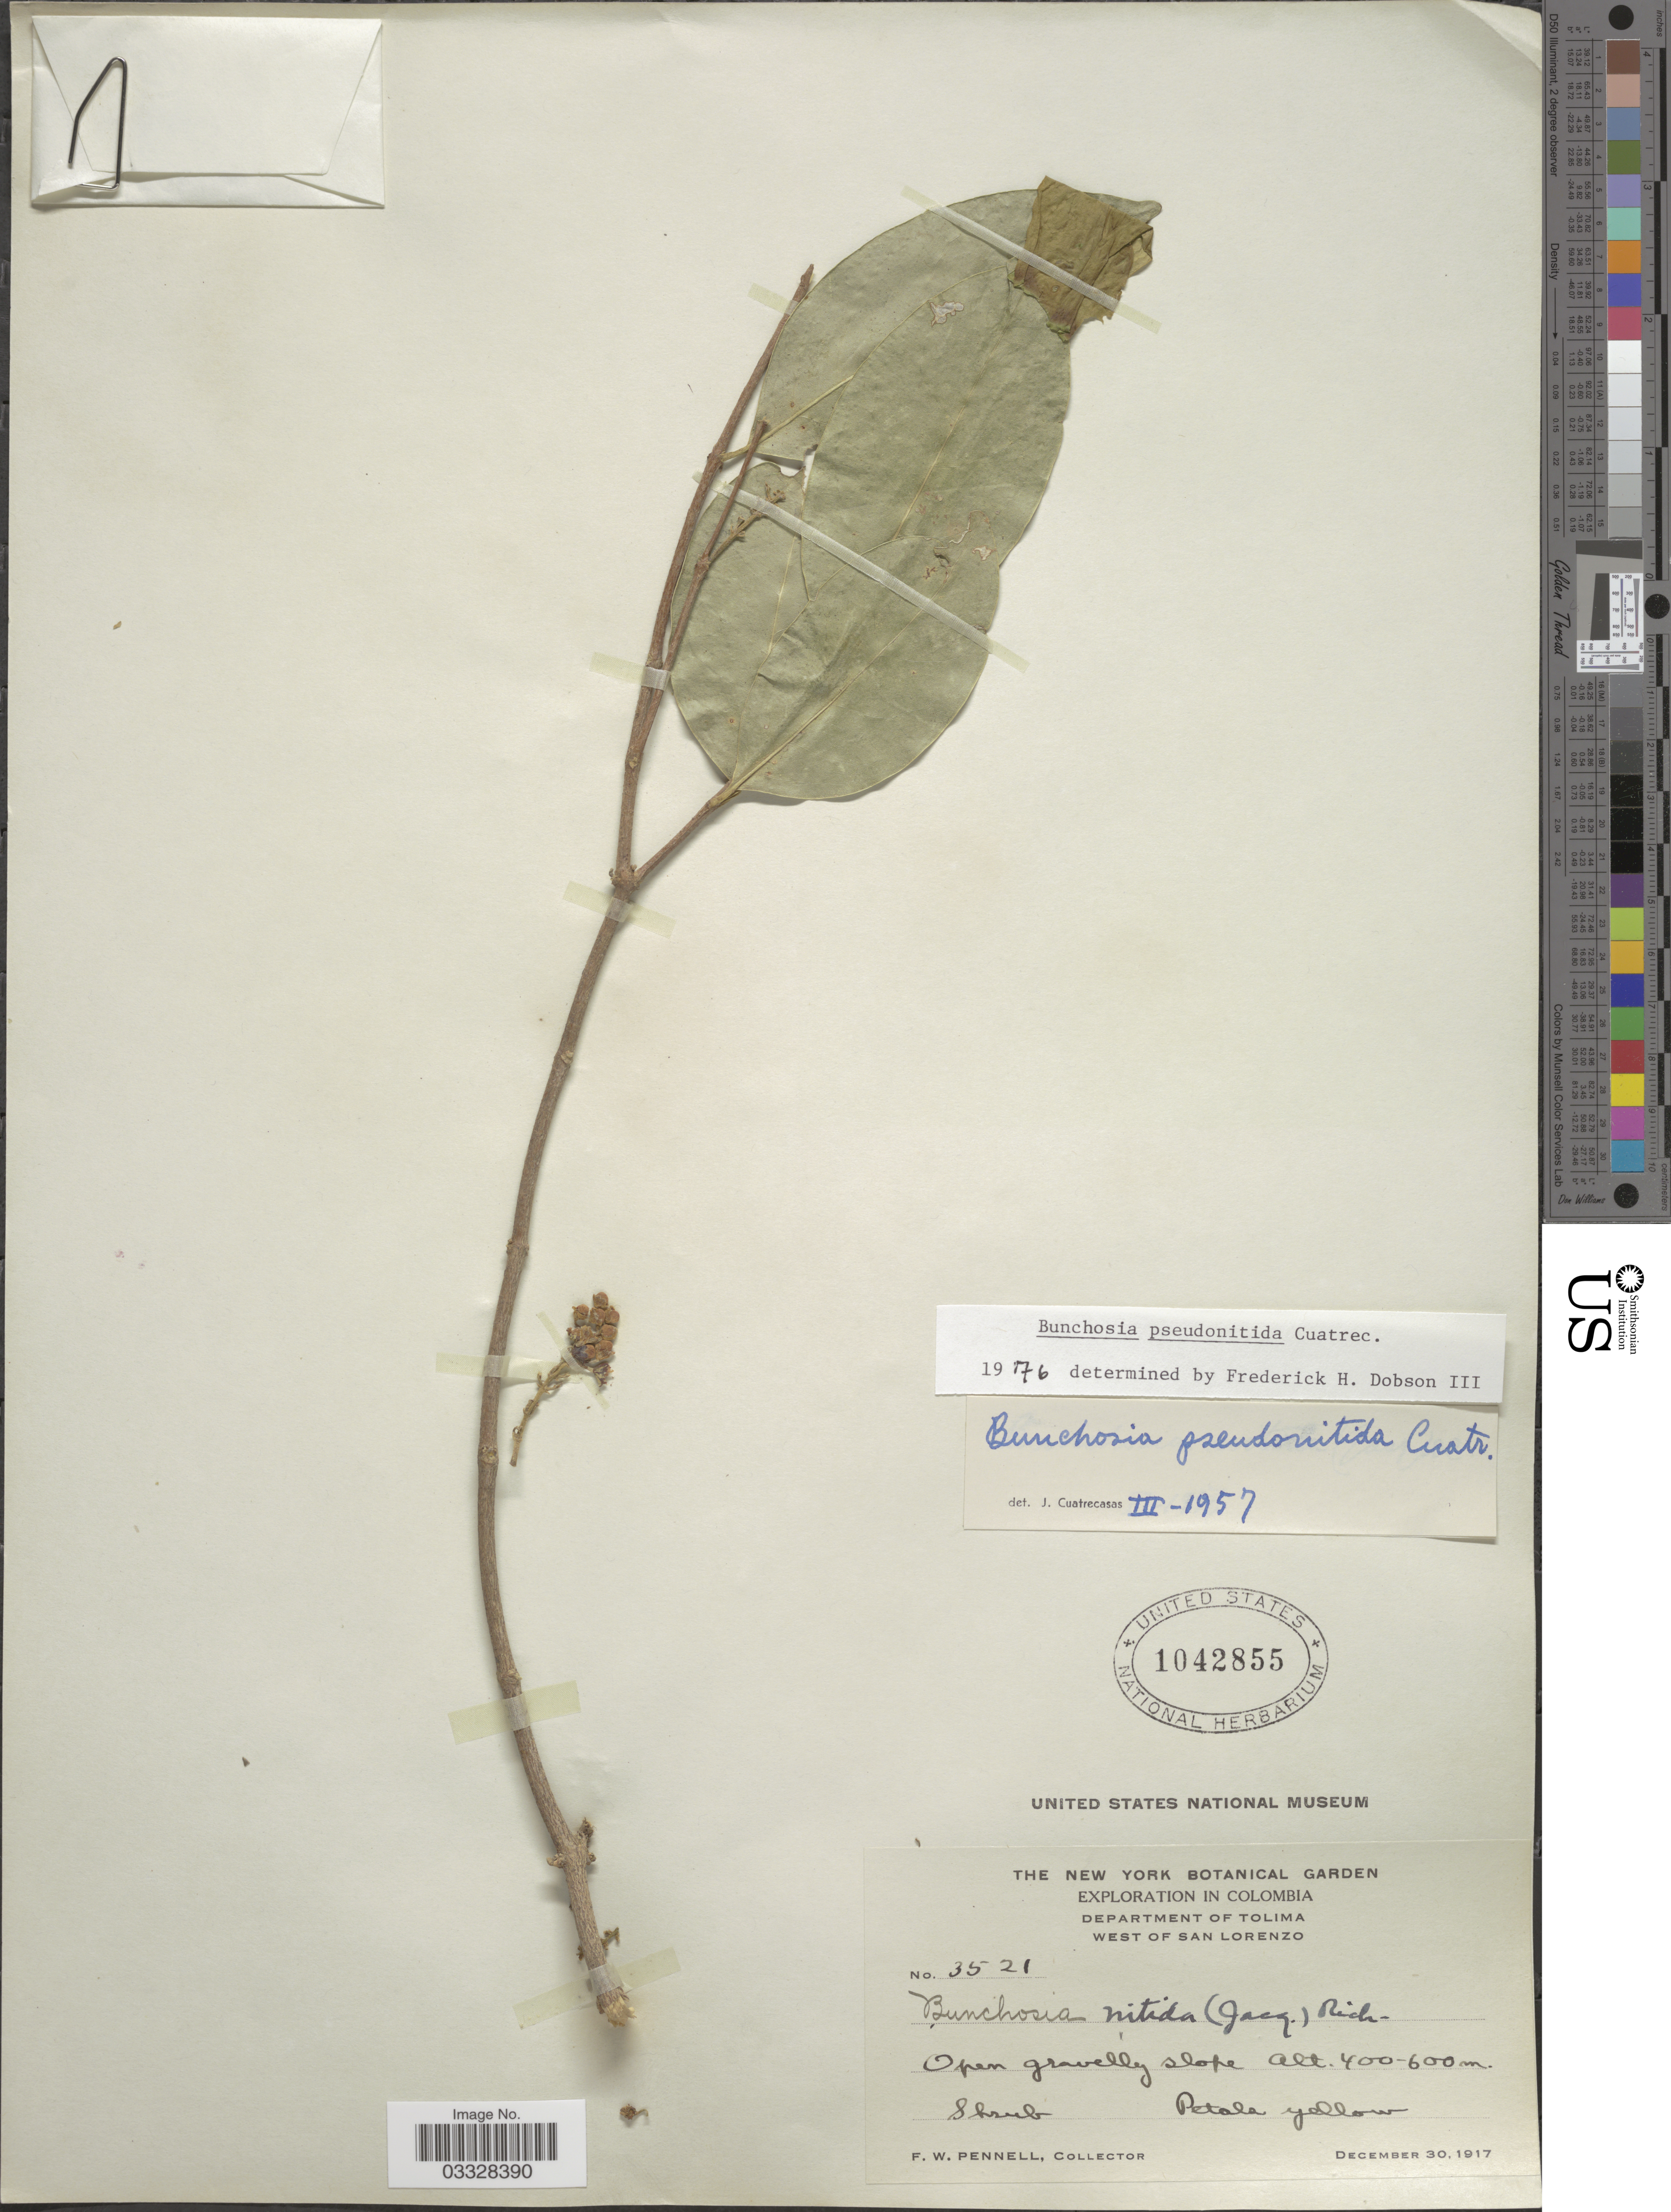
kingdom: Plantae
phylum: Tracheophyta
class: Magnoliopsida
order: Malpighiales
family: Malpighiaceae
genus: Bunchosia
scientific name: Bunchosia pseudonitida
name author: Cuatrec.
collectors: F. W. Pennell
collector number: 3521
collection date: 1917-12-30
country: Colombia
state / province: Tolima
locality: Department of Tolima, west of San Lorenzo.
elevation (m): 400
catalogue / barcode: US 1042855